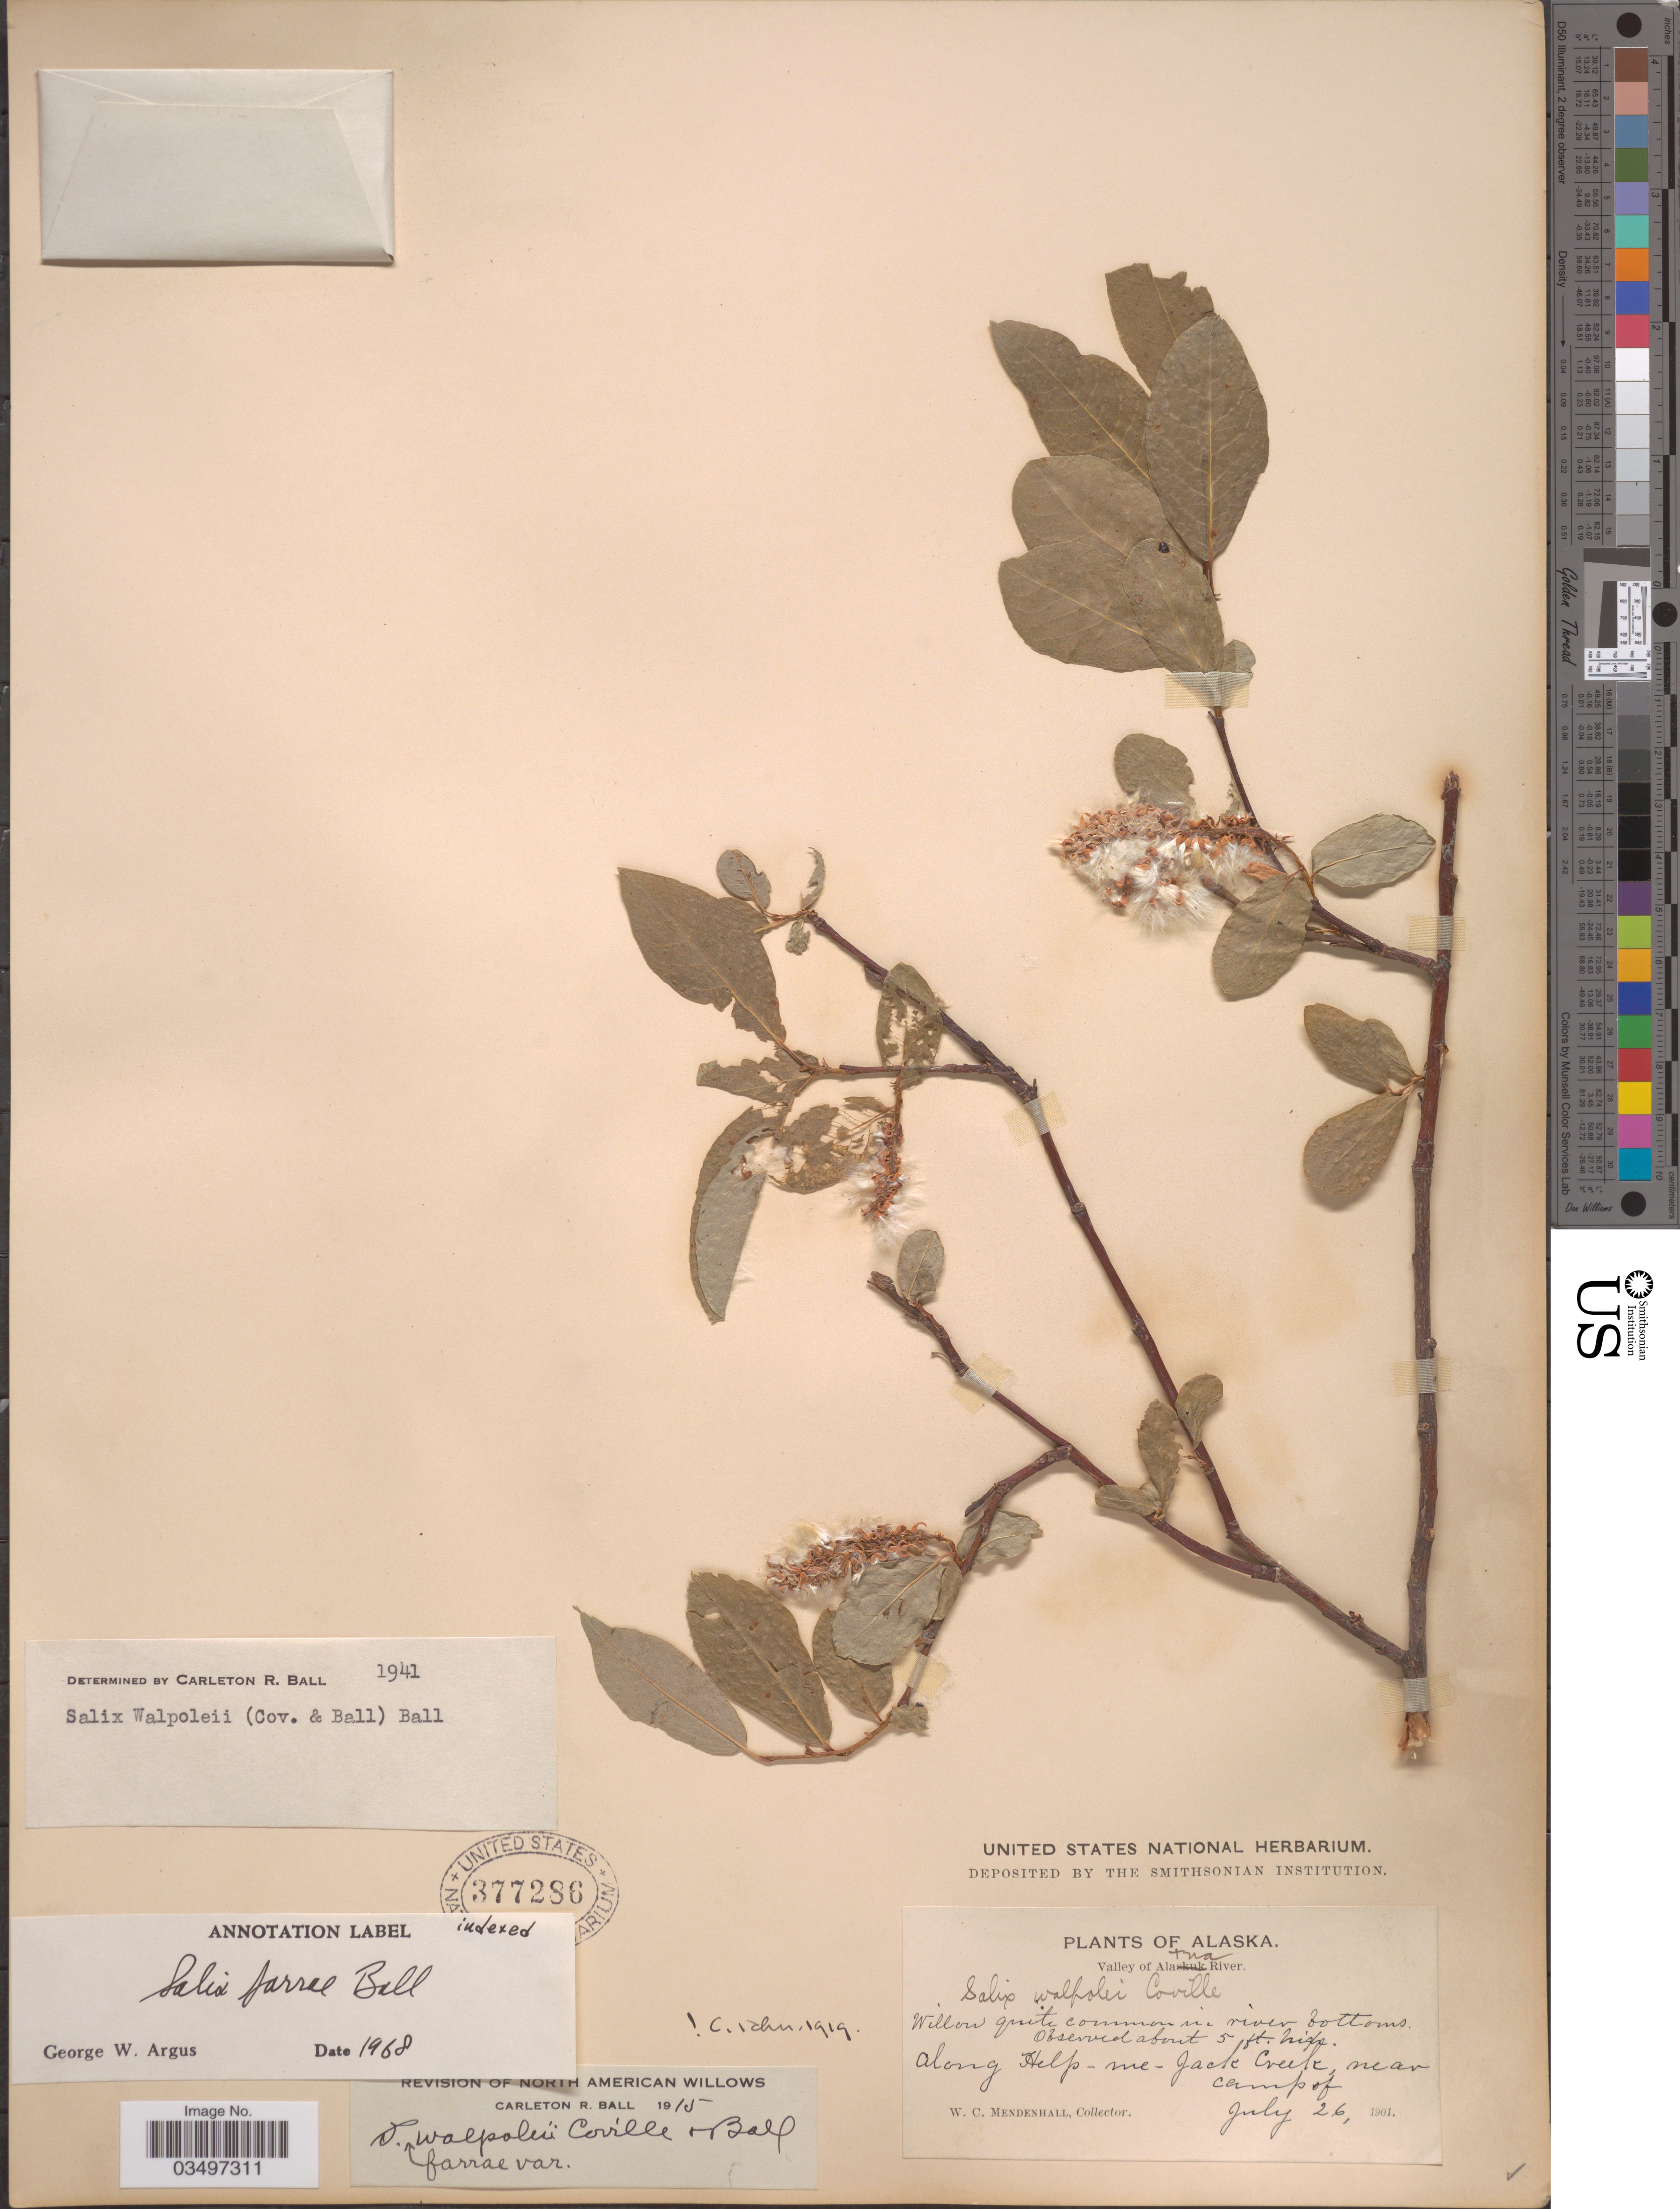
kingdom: Plantae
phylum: Tracheophyta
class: Magnoliopsida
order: Malpighiales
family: Salicaceae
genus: Salix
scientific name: Salix farrae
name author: C.R. Ball in Standl.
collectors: W. Mendenhall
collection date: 1901-07-26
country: United States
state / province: Alaska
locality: Valley of Alatua River. Along Help-me-Jack Creek, near camp of.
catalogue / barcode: US 377286